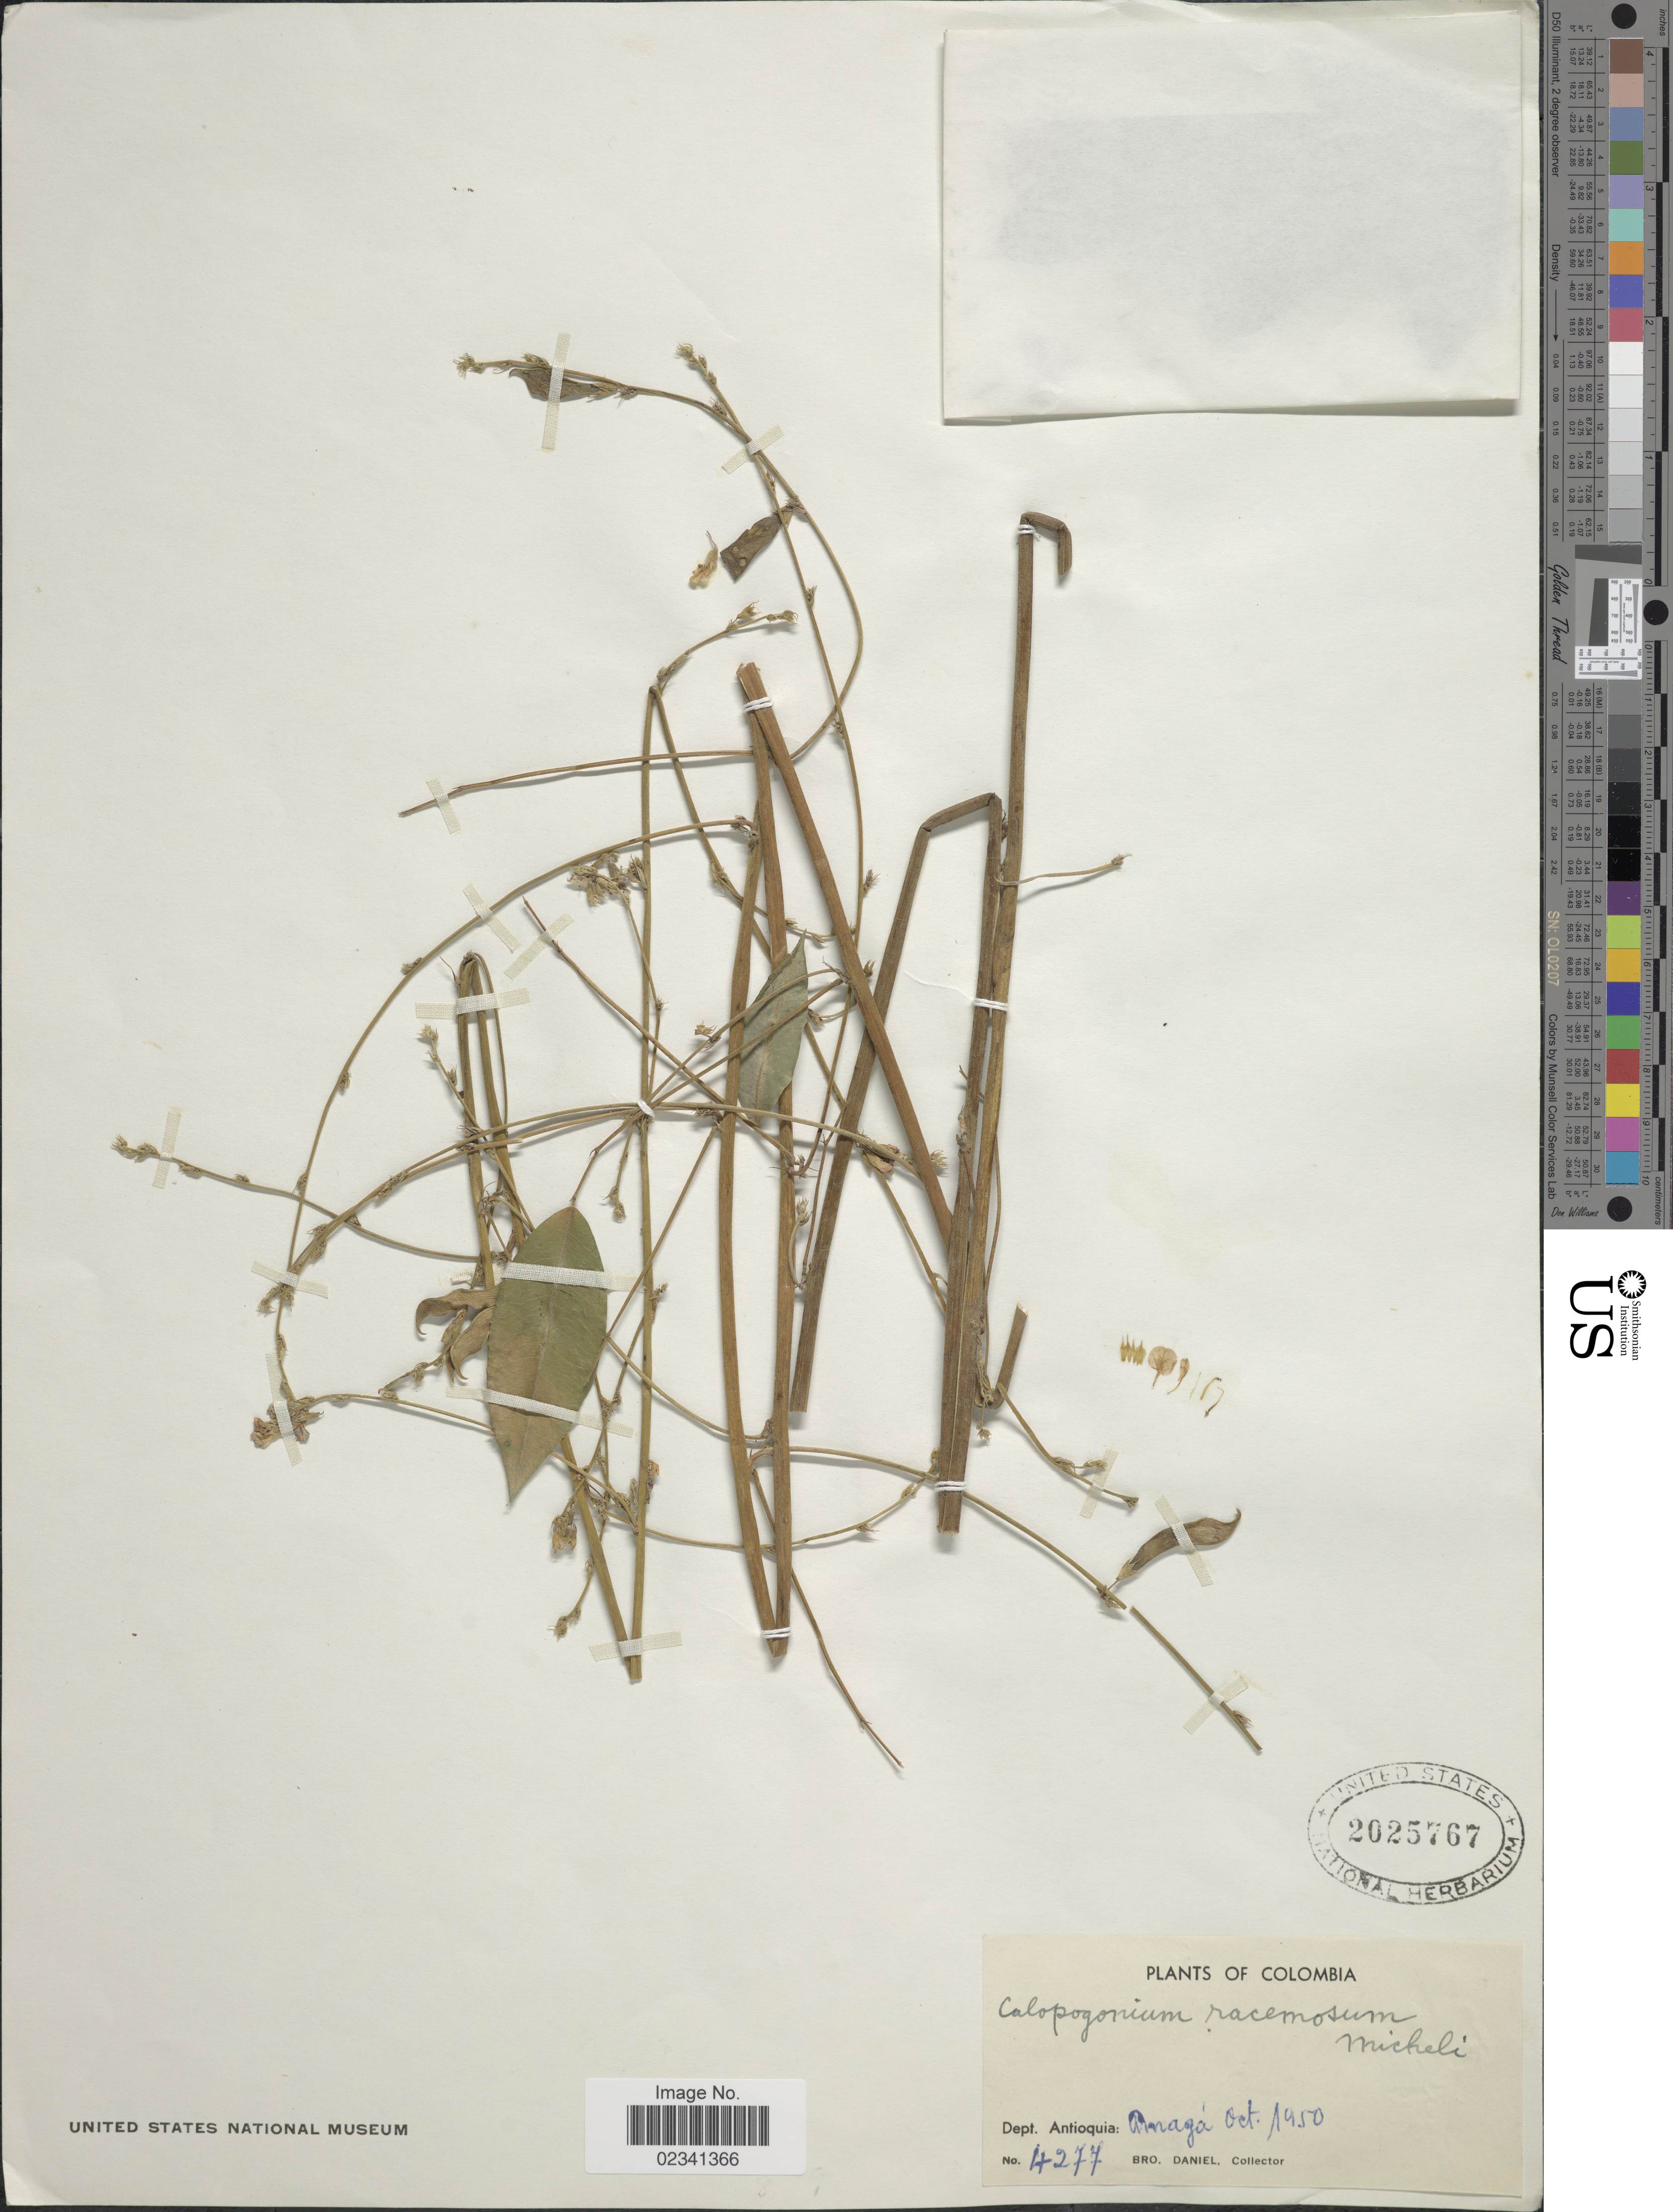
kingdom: Plantae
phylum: Tracheophyta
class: Magnoliopsida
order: Fabales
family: Fabaceae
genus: Calopogonium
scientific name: Calopogonium racemosum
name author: Micheli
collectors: Bro. Daniel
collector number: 4277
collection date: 1950-10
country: Colombia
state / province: Antioquia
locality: Amaga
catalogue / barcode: US 2025767